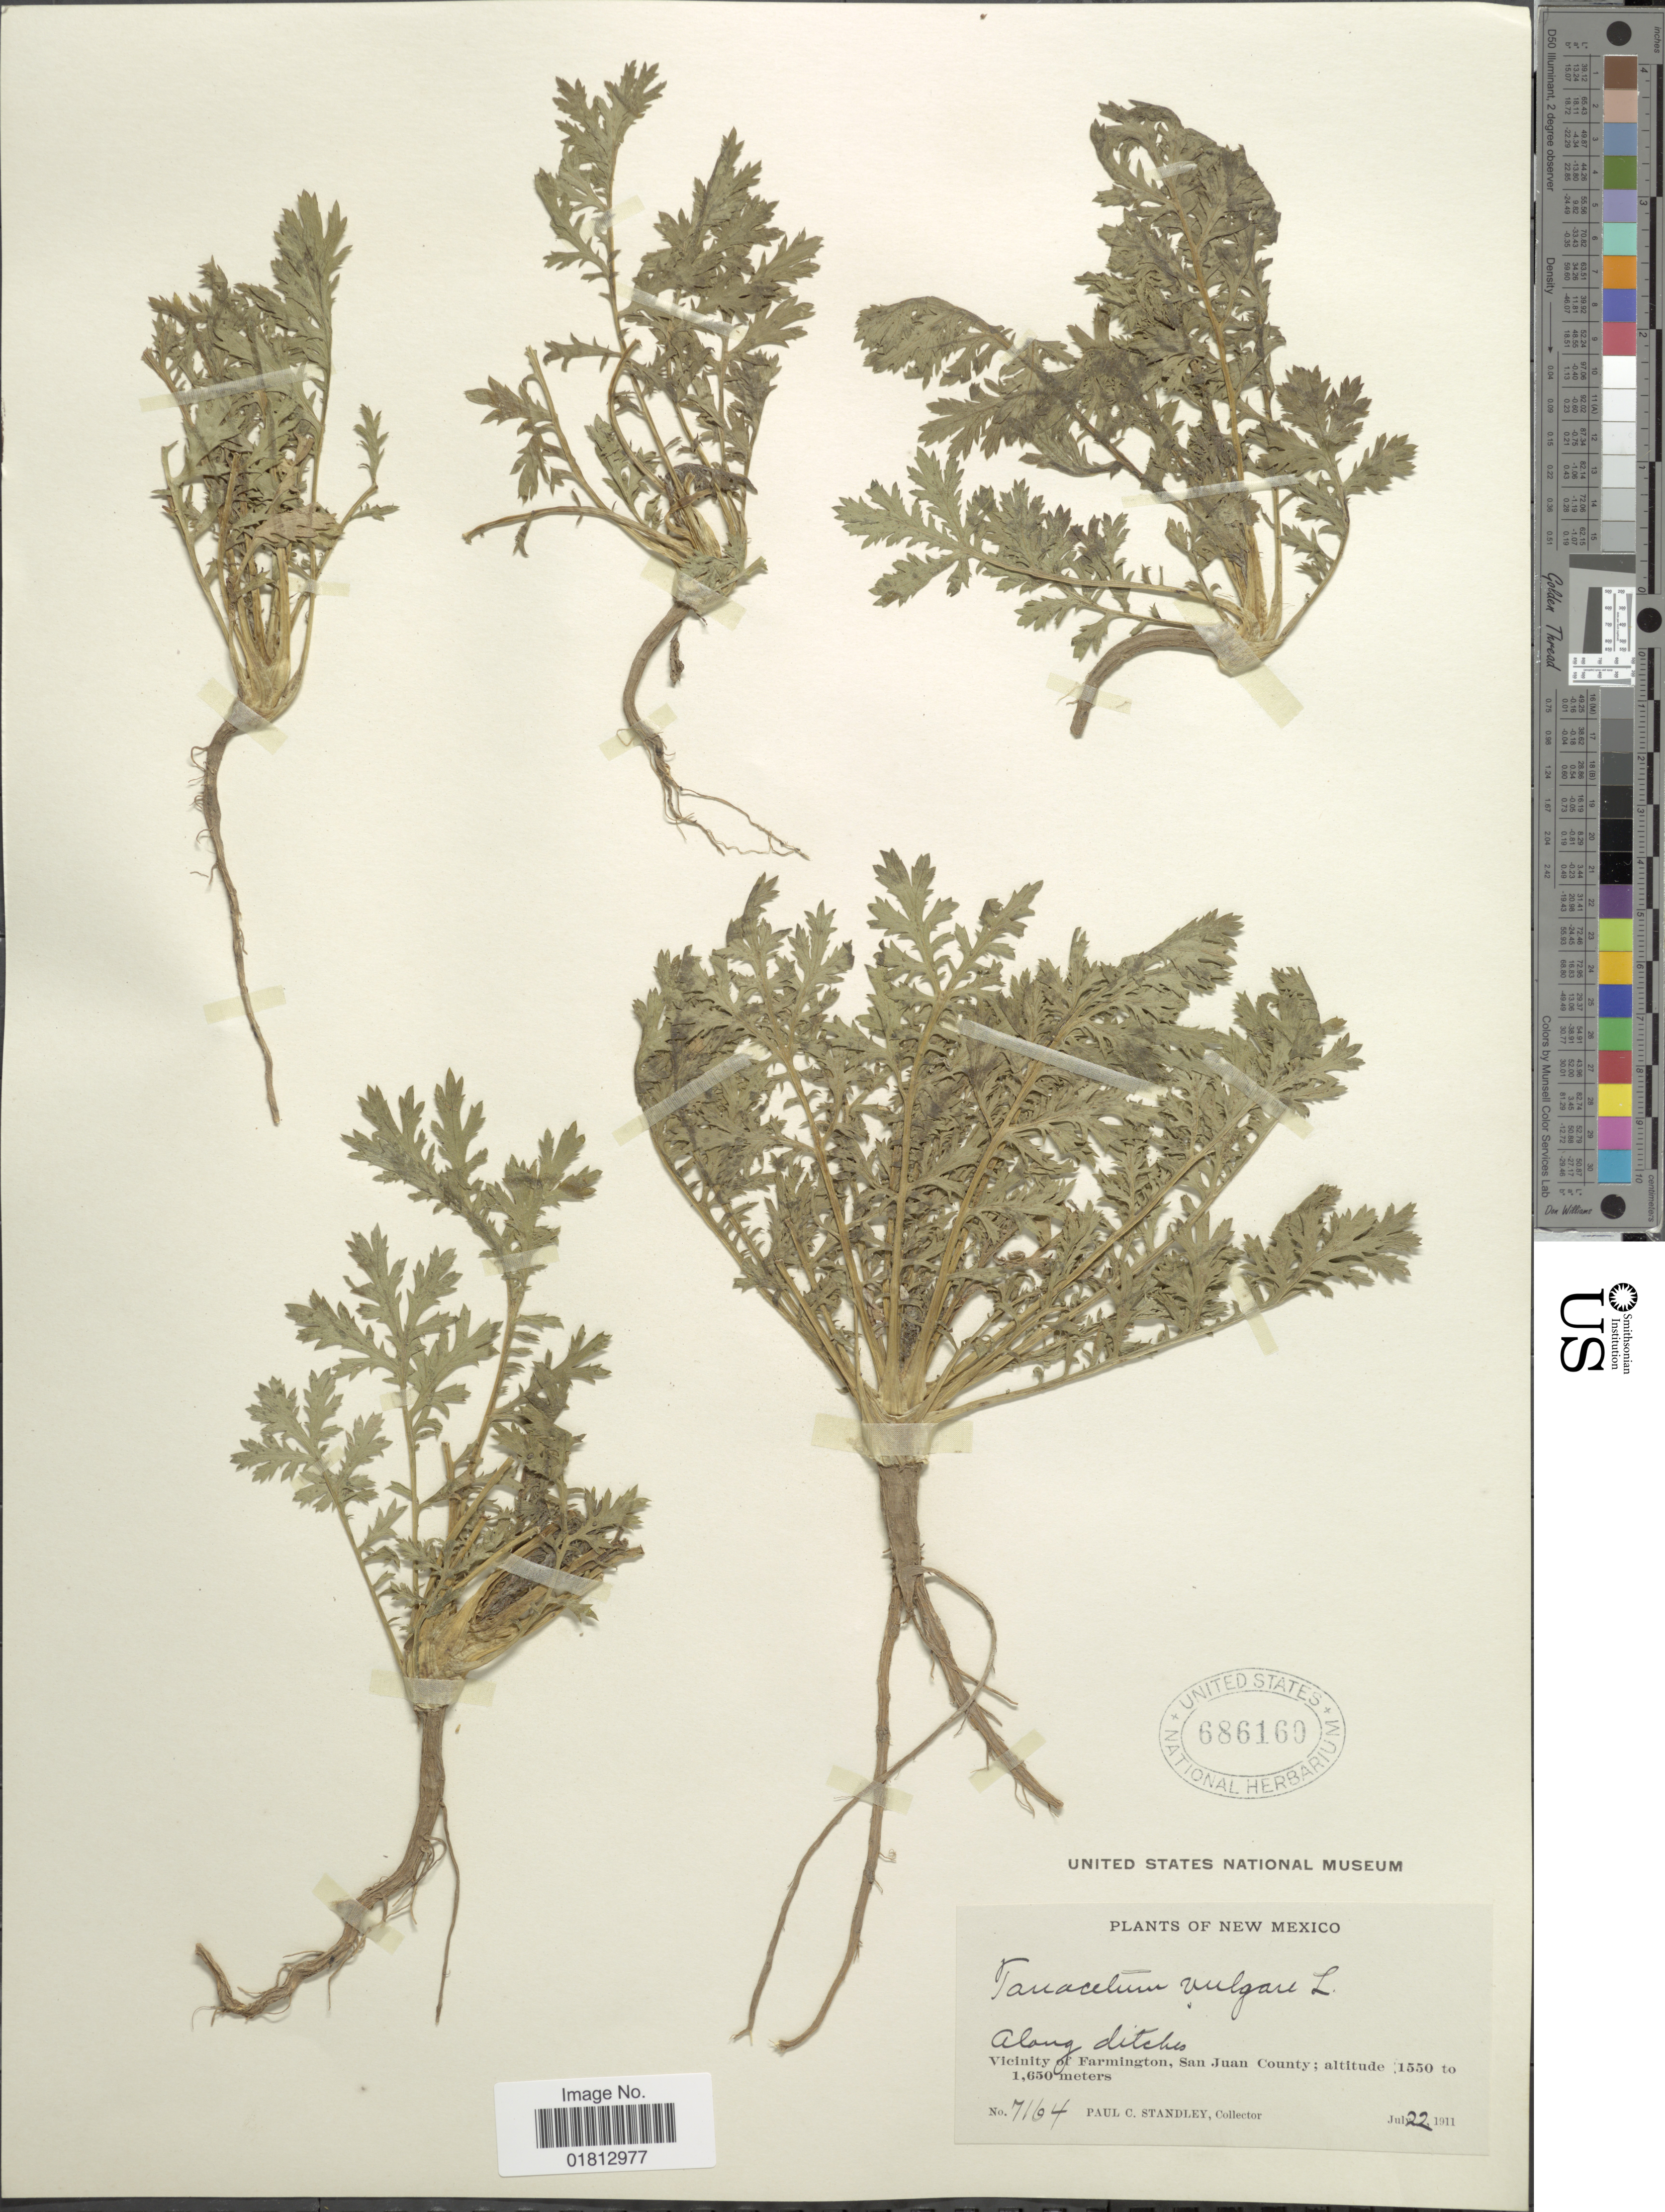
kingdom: Plantae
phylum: Tracheophyta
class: Magnoliopsida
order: Asterales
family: Asteraceae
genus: Tanacetum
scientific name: Tanacetum vulgare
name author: L.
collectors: P. C. Standley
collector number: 7164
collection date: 1911-07-22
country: United States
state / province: New Mexico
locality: Along ditches, Vicinity of Farmington, San Juan County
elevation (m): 1550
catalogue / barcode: US 686160